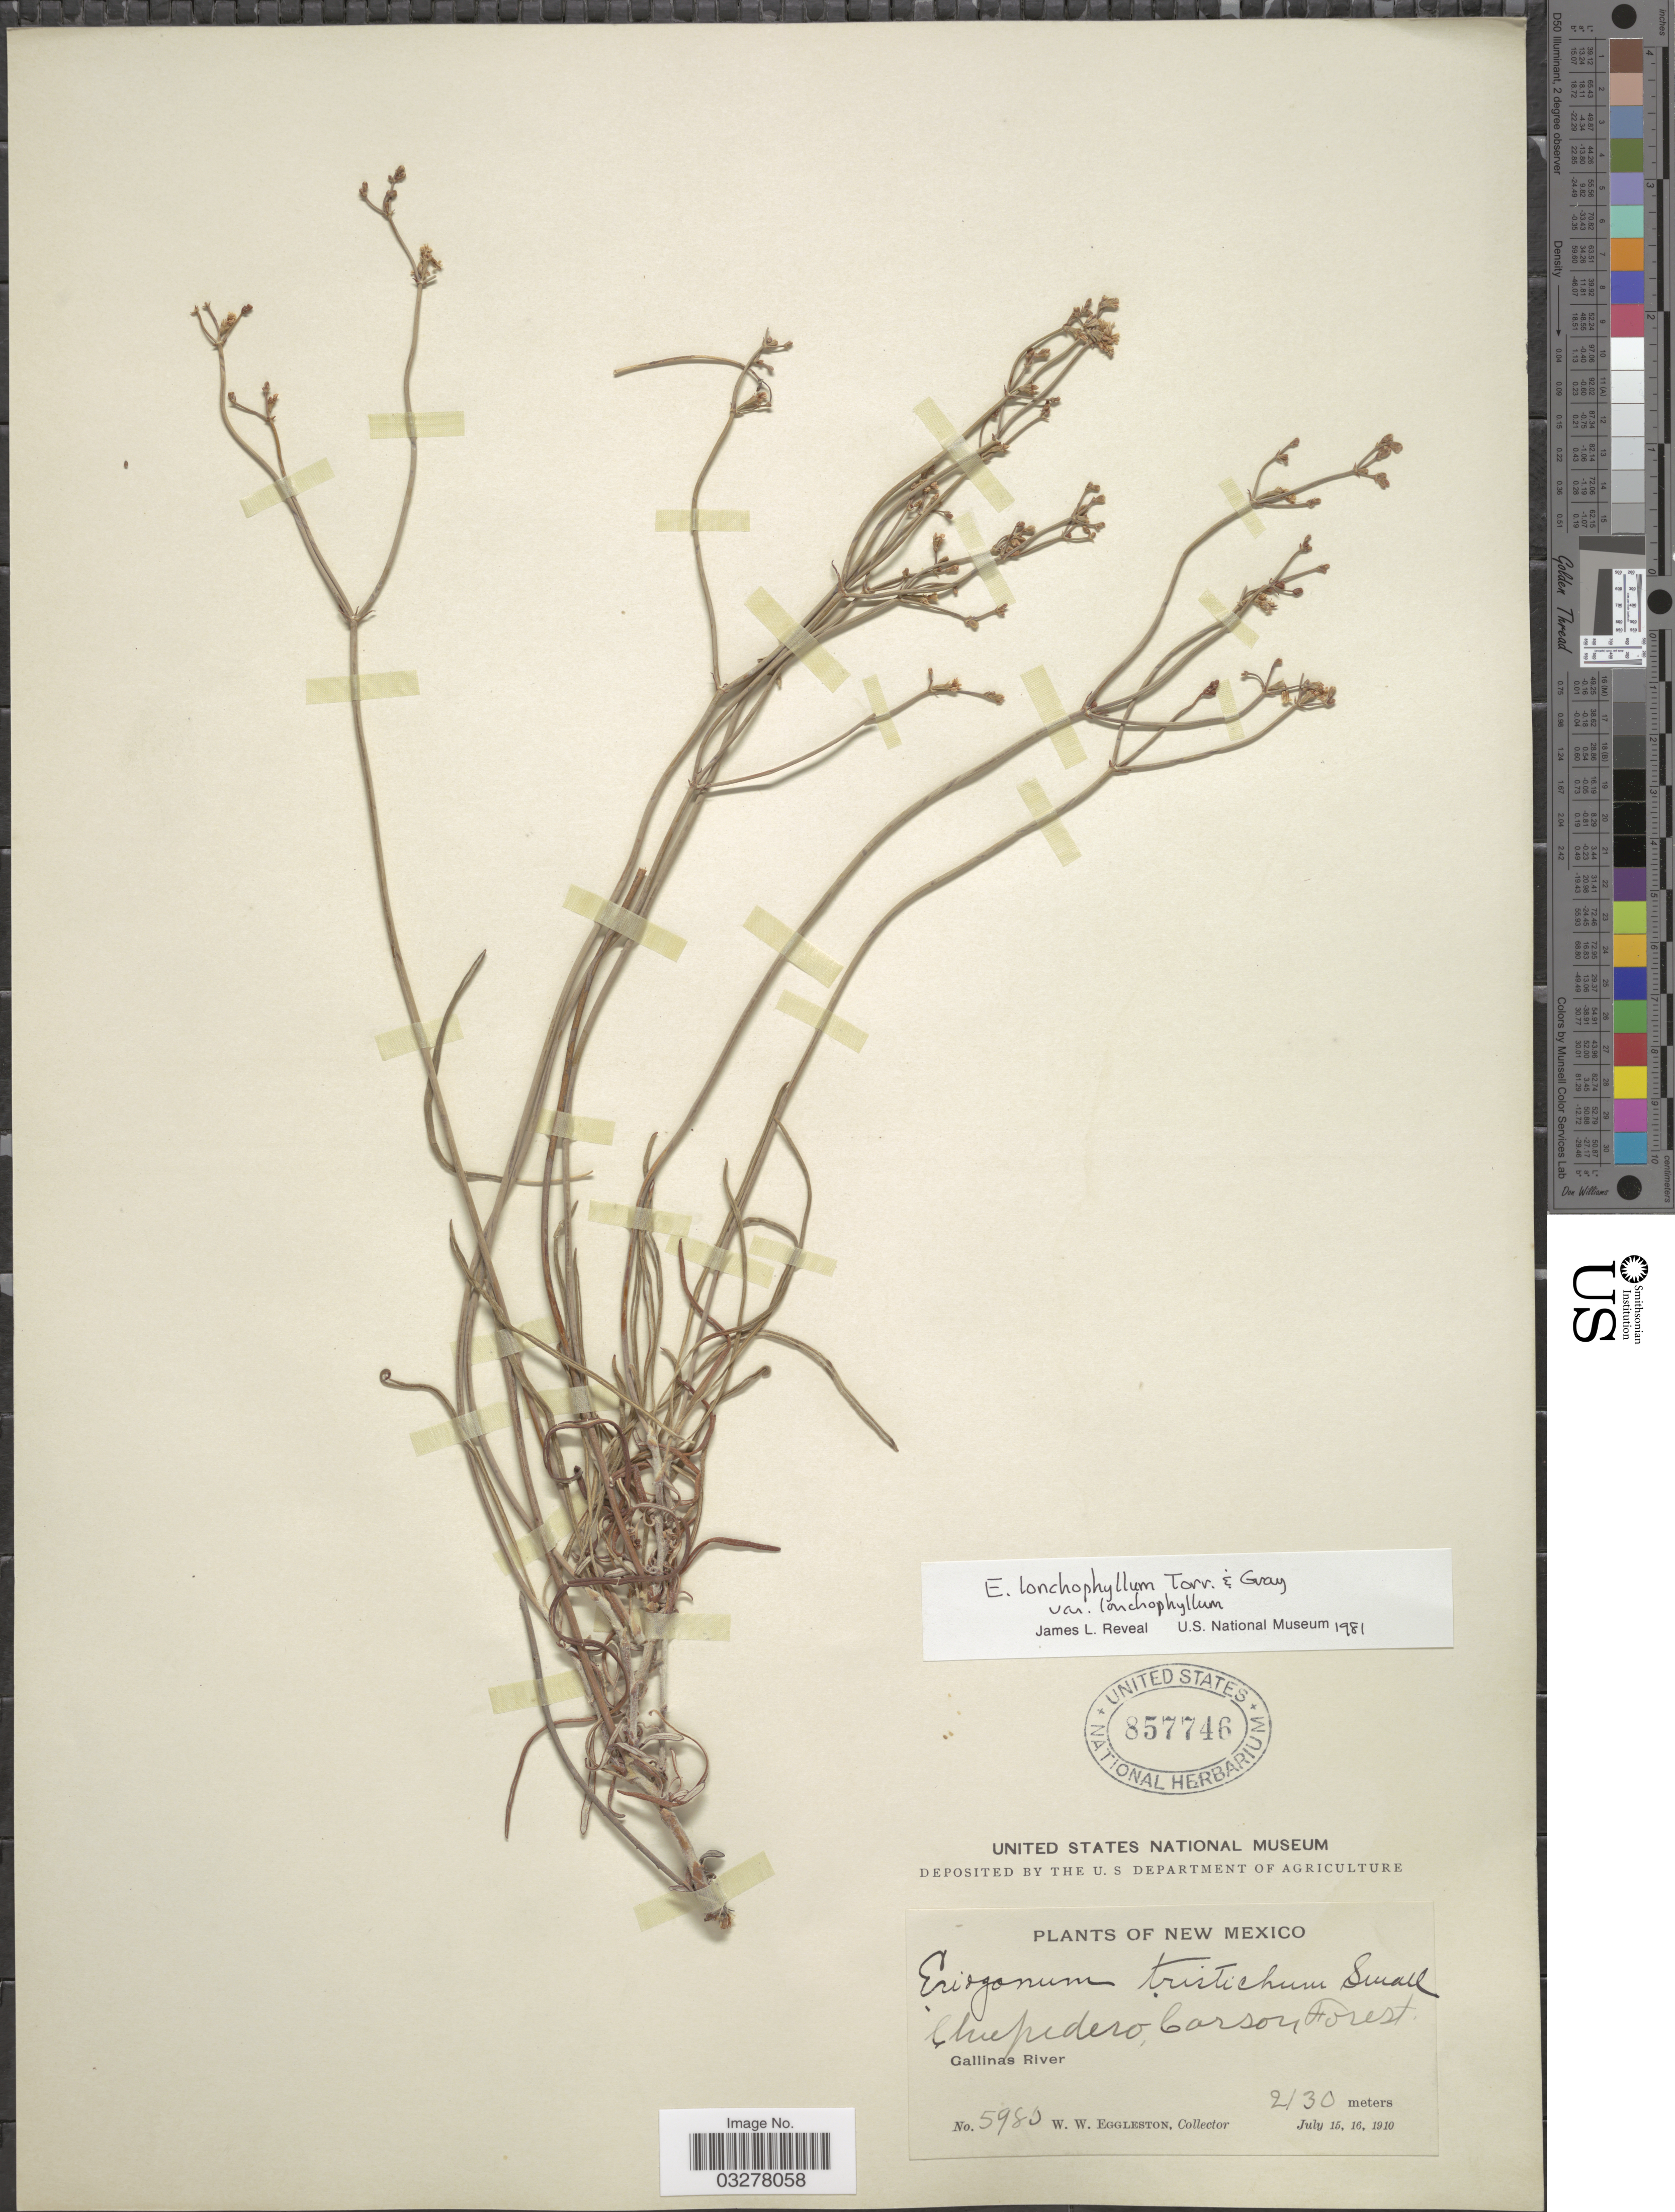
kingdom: Plantae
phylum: Tracheophyta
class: Magnoliopsida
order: Caryophyllales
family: Polygonaceae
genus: Eriogonum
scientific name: Eriogonum lonchophyllum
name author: Torr. & A. Gray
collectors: W. W. Eggleston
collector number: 5985*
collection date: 1910-07-15/1910-07-16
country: United States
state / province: New Mexico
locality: Chupadero, Carson Forest. Gallinas River.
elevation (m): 2130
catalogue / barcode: US 857746